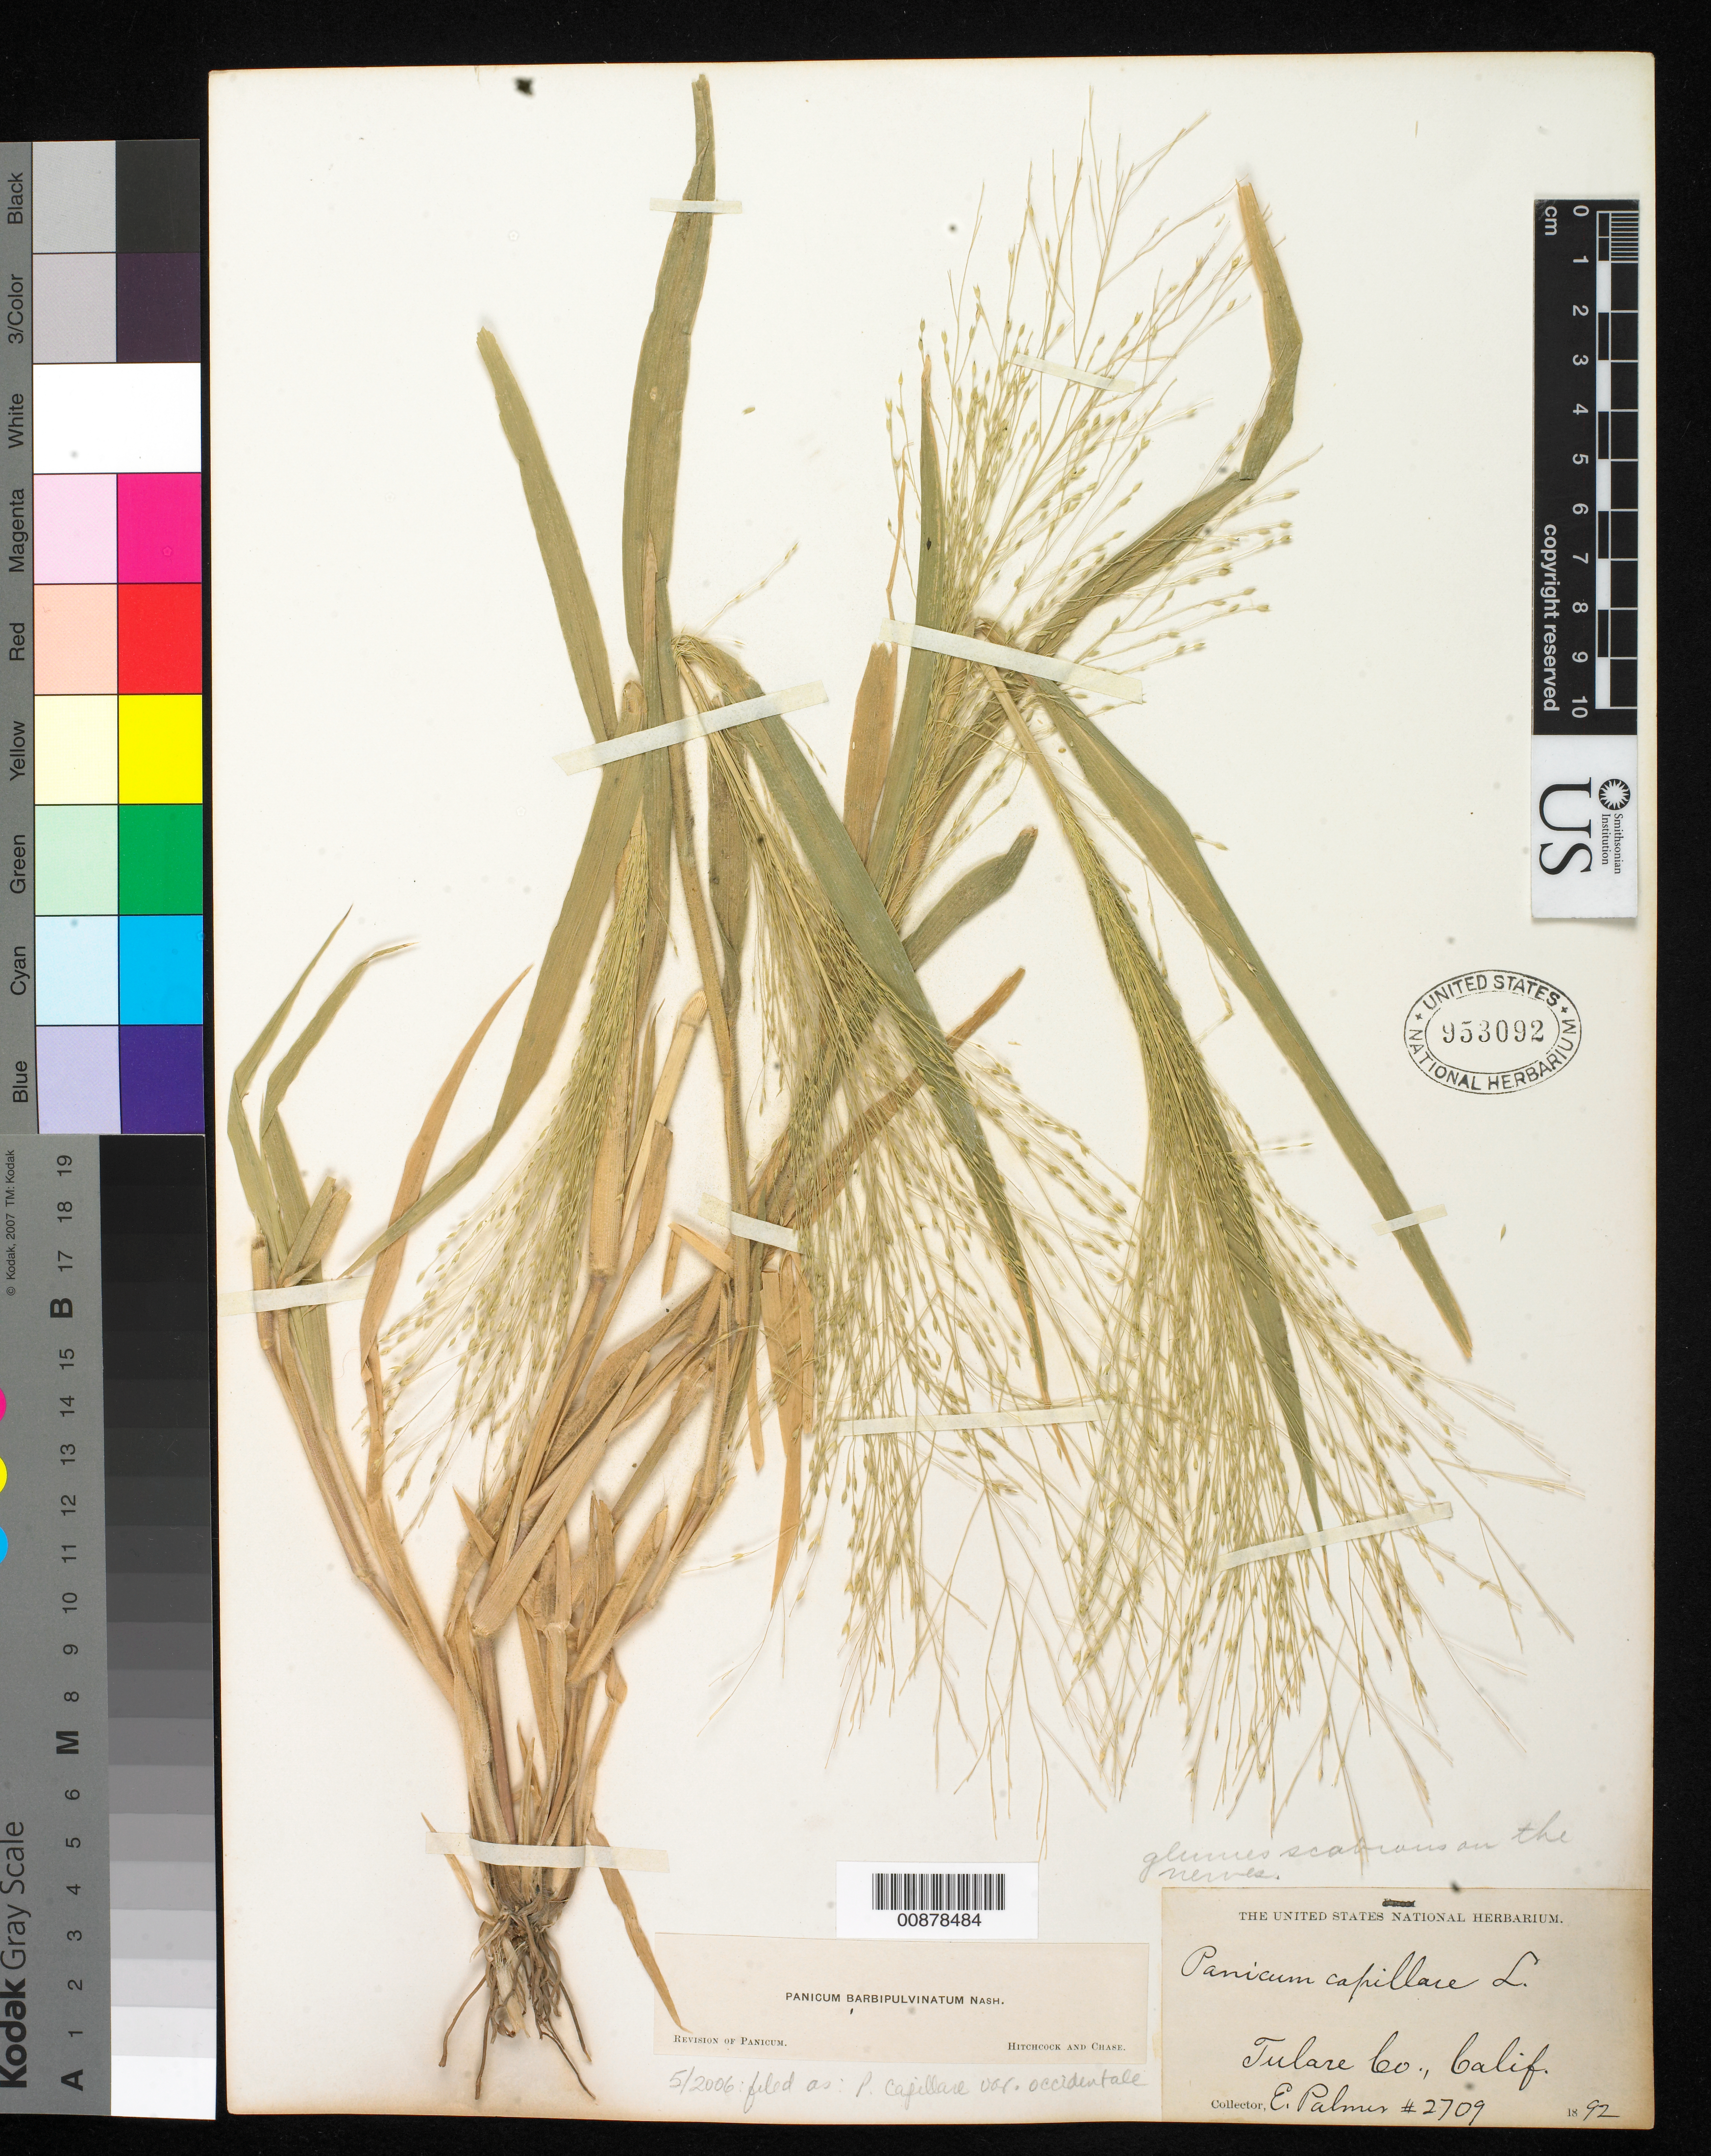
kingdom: Plantae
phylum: Tracheophyta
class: Liliopsida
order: Poales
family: Poaceae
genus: Panicum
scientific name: Panicum capillare var. occidentale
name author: Rydb.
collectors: E. Palmer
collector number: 2709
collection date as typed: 1892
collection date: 1892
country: United States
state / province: California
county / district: Tulare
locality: Tulare County, California.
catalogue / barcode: US 953092